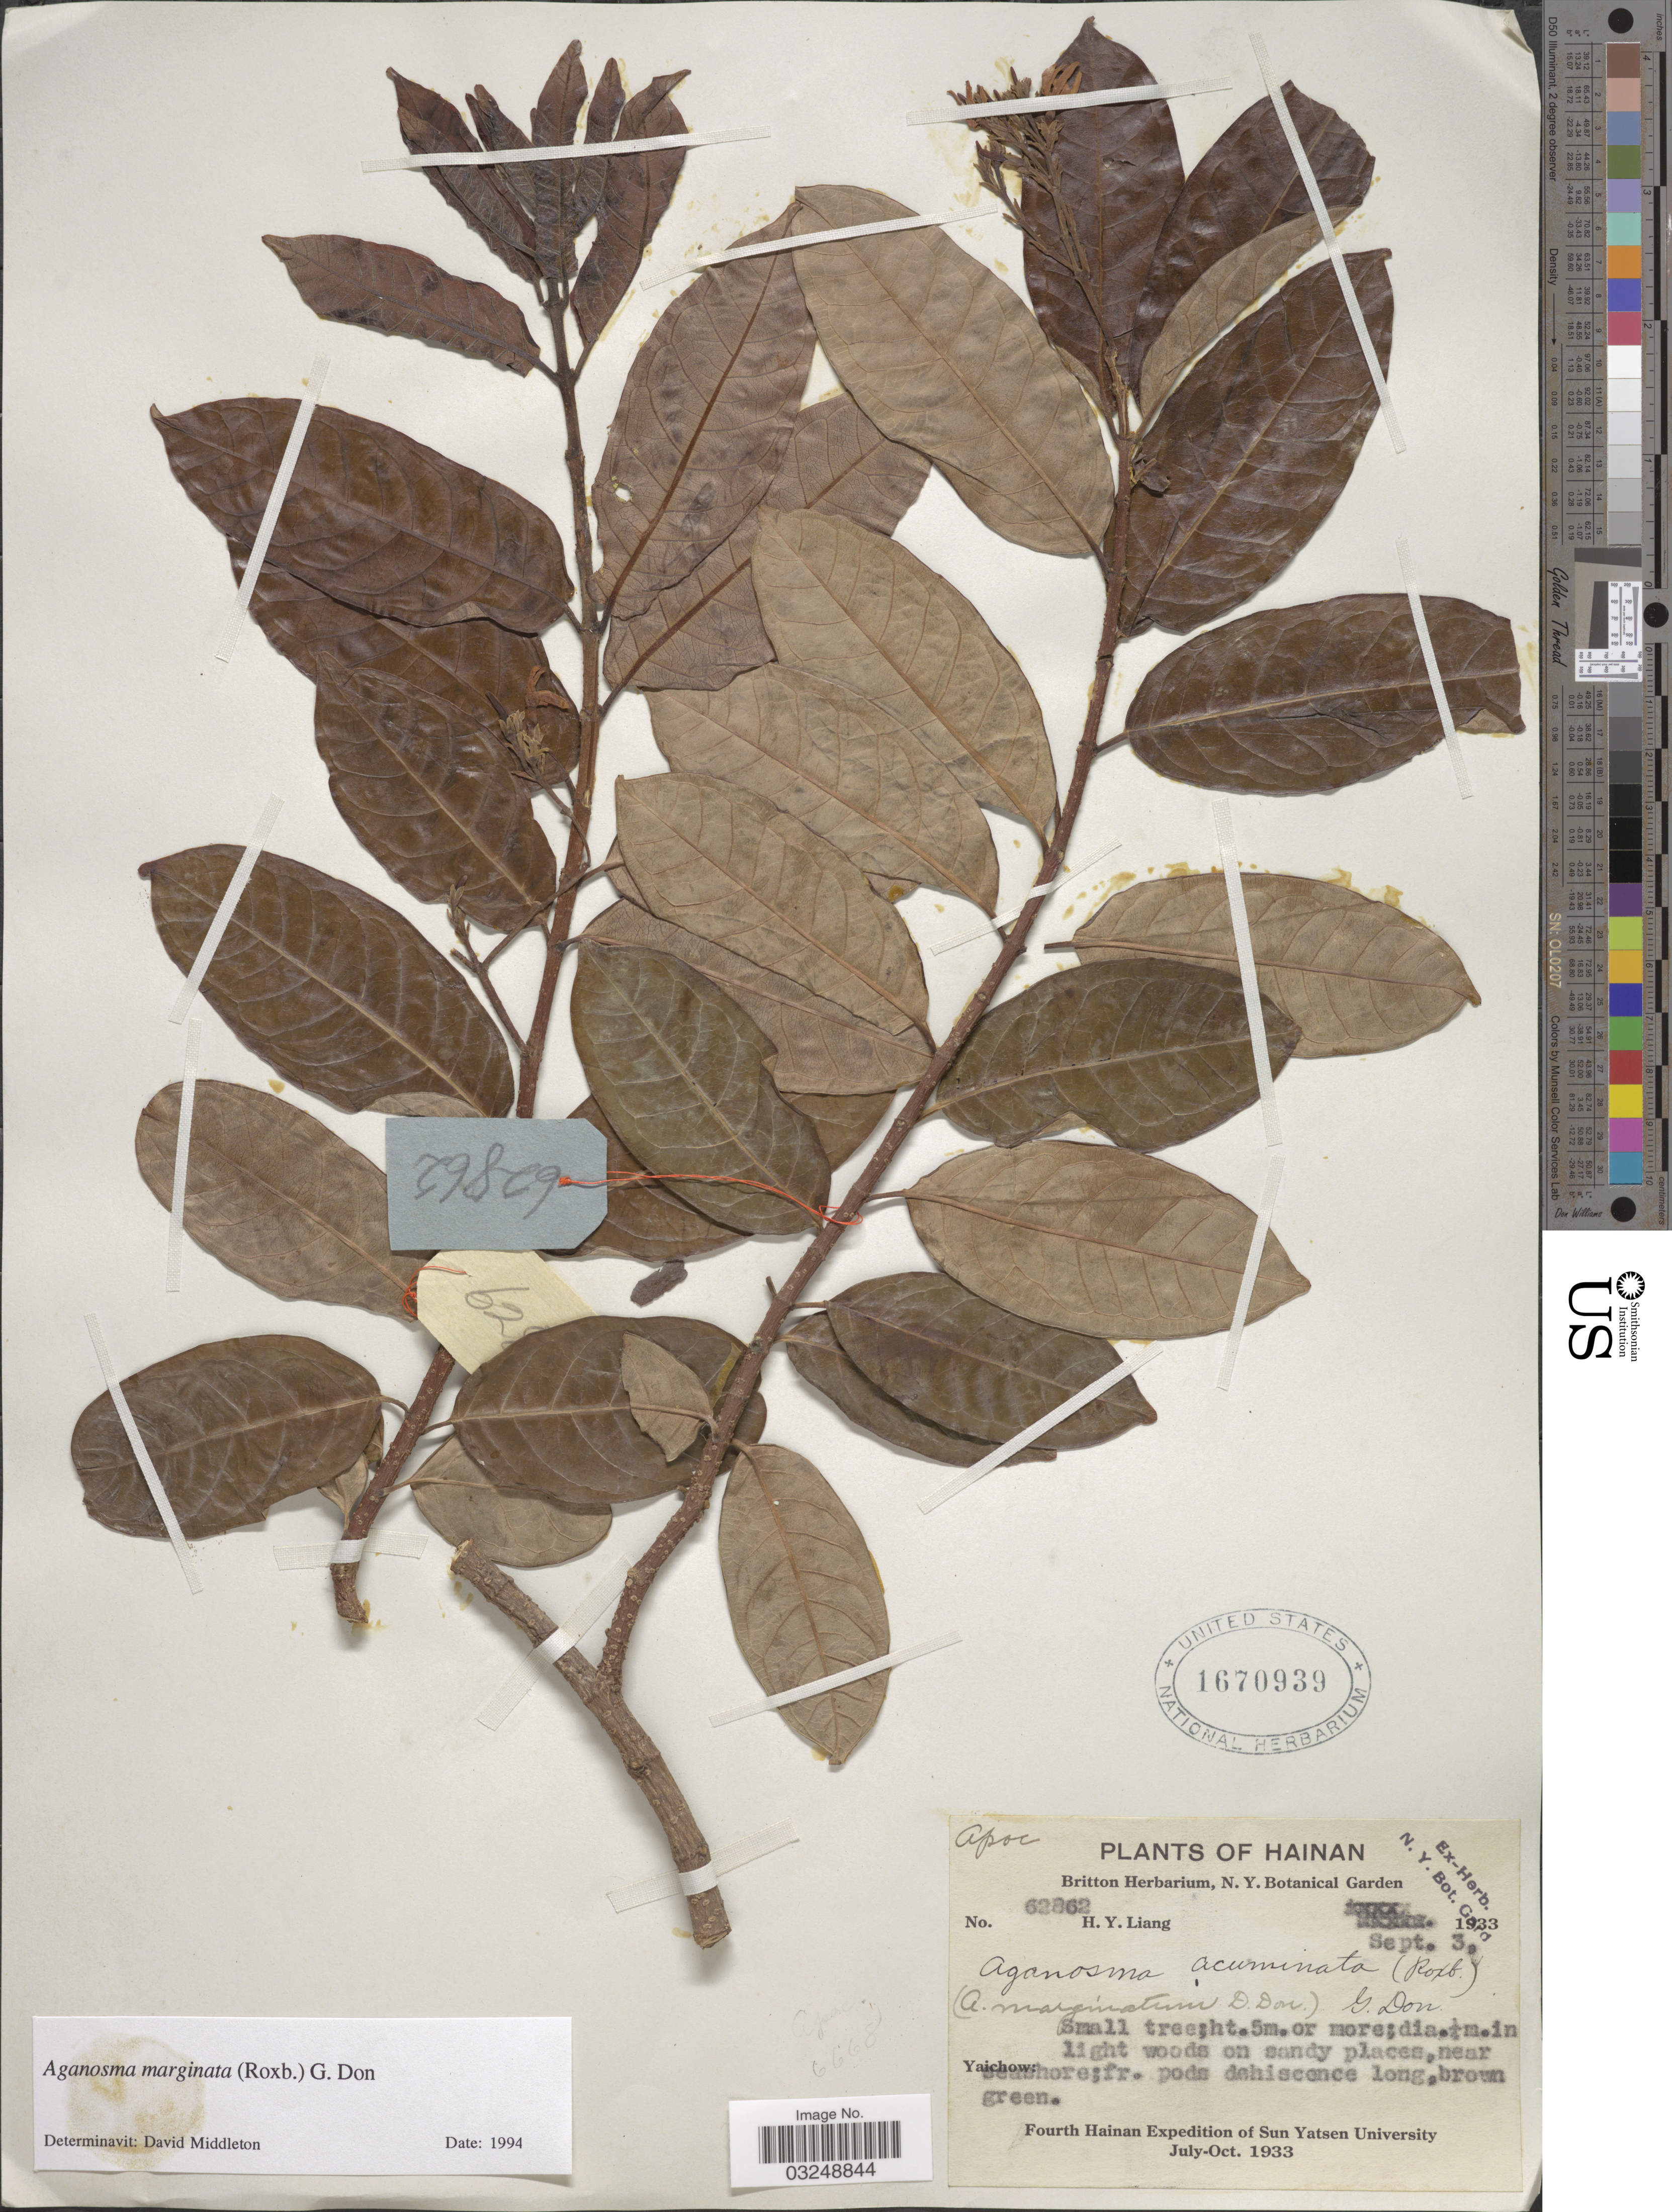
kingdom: Plantae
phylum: Tracheophyta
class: Magnoliopsida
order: Gentianales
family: Apocynaceae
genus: Aganosma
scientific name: Aganosma marginata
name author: (Roxb.) G. Don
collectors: H. Y. Liang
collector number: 62862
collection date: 1933-09-03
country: China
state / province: Hainan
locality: Near seashore. Yaichow.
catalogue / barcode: US 1670939